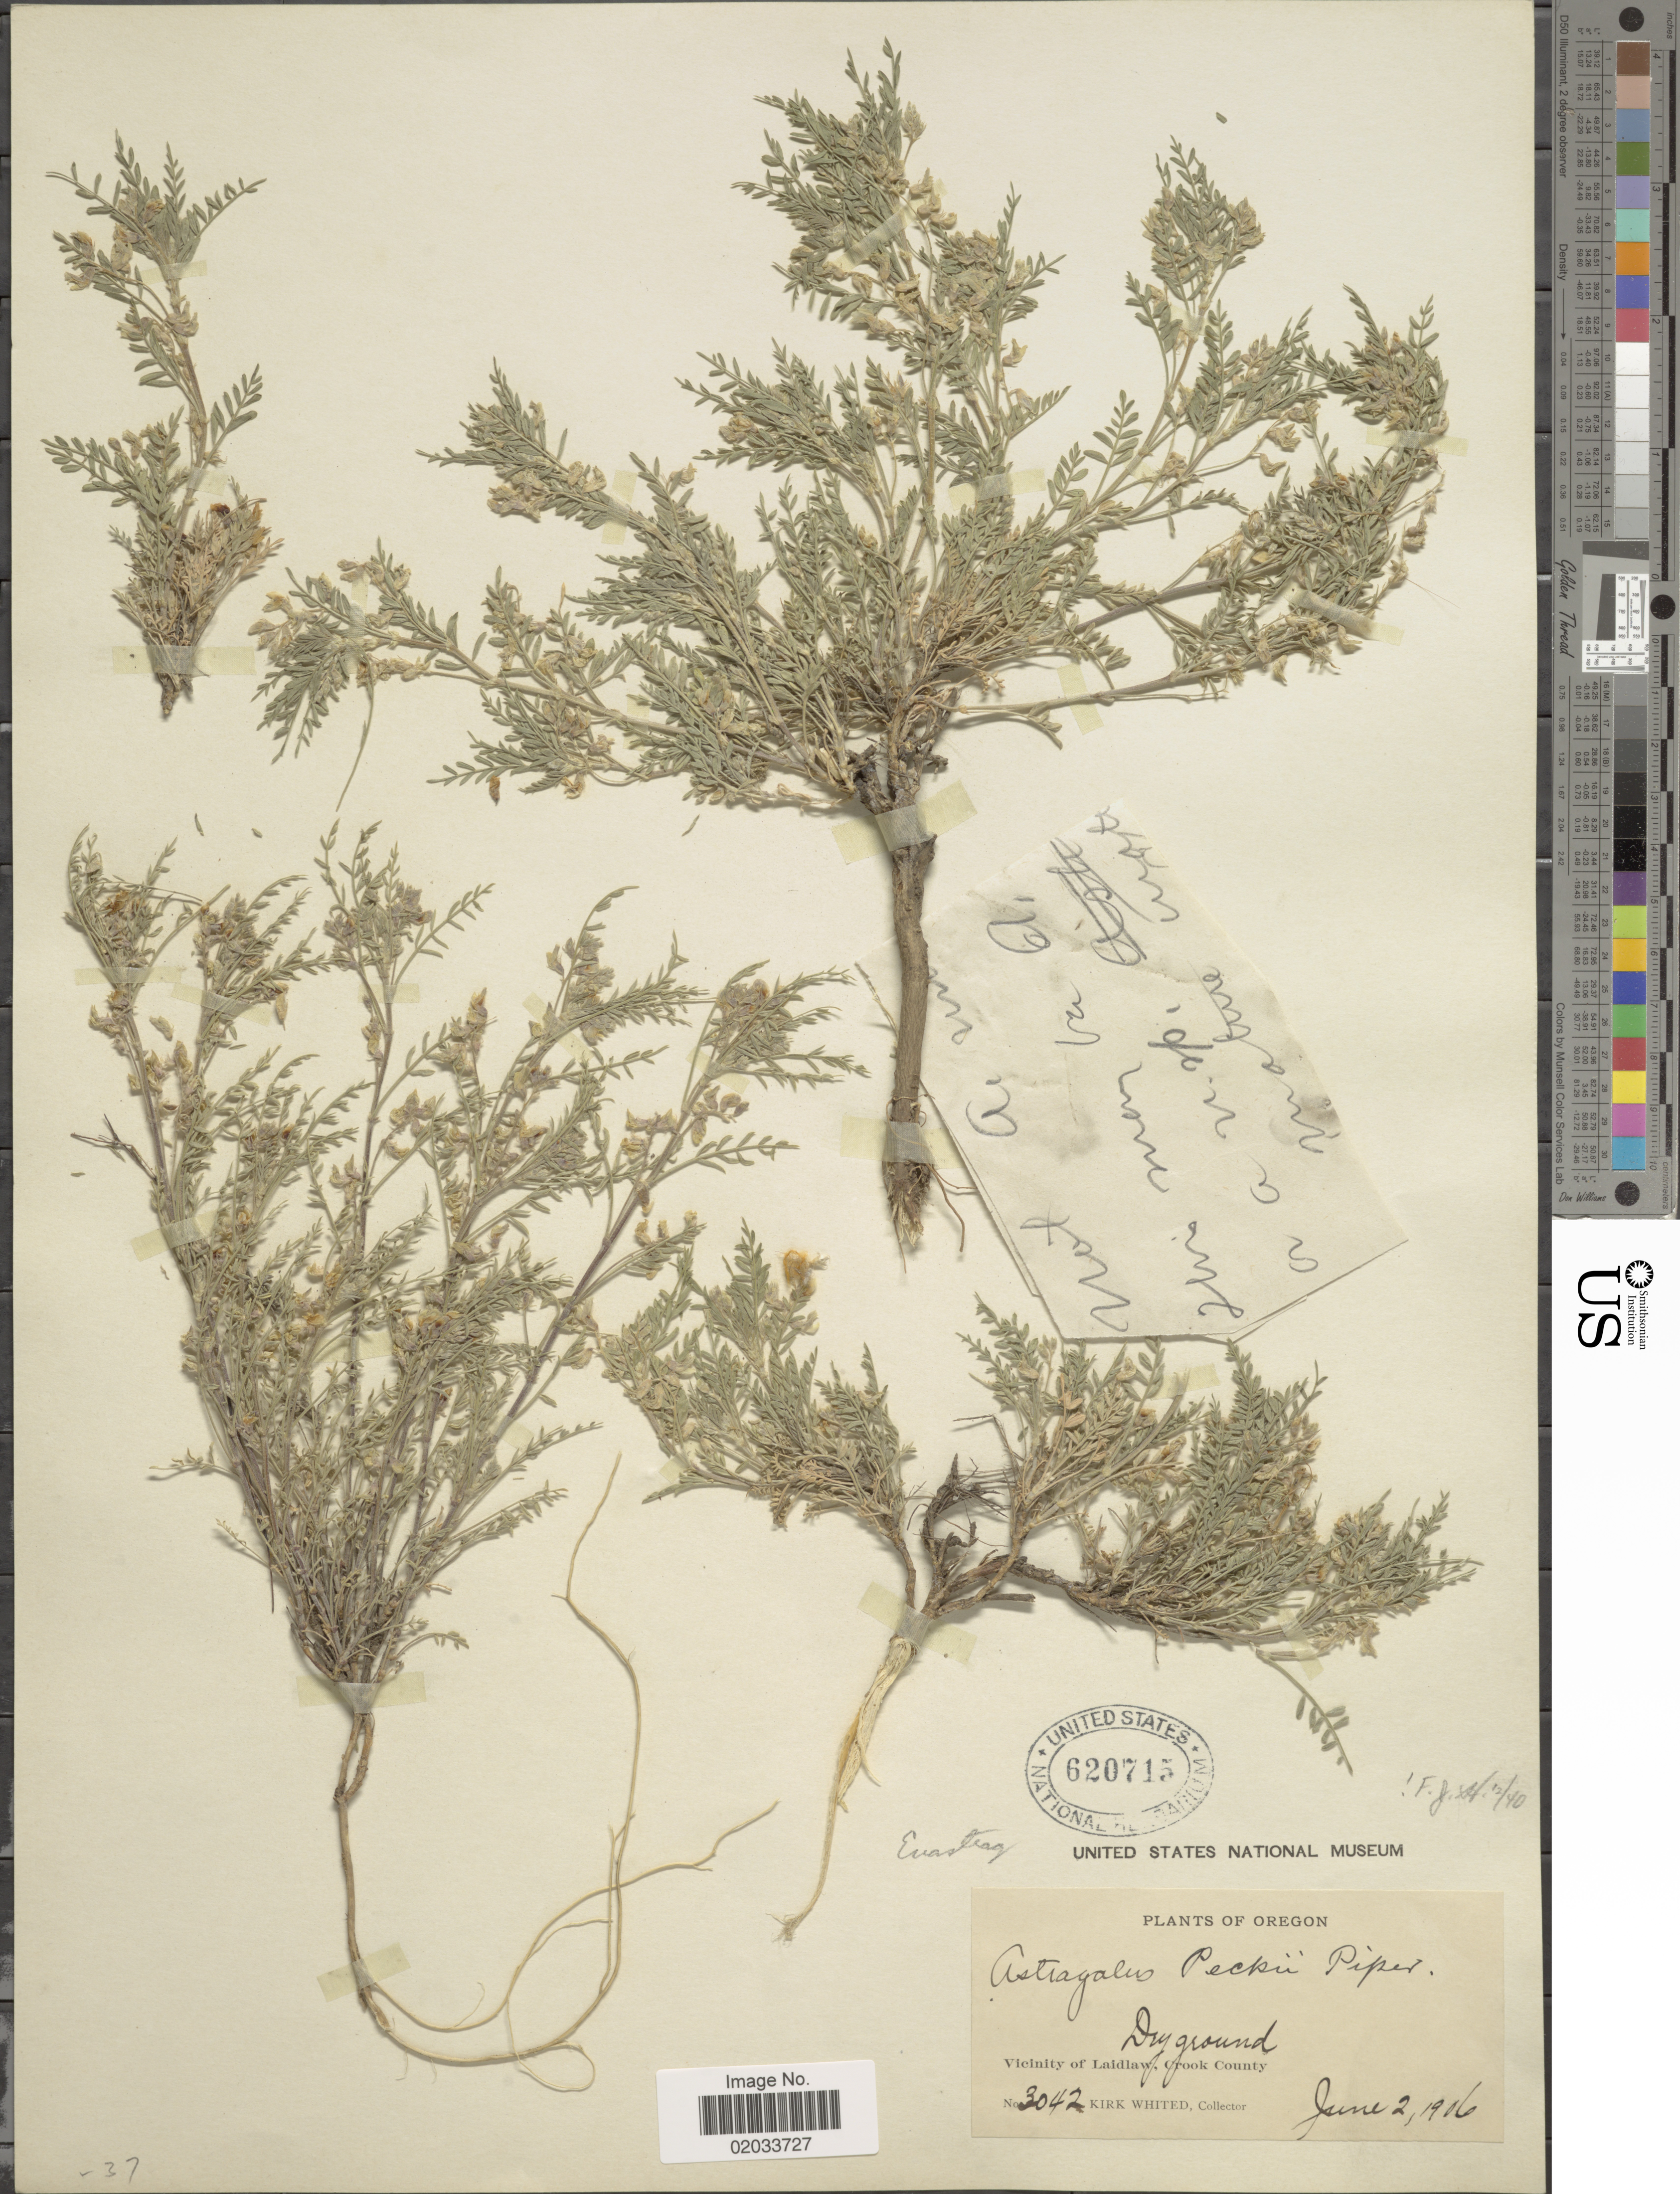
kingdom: Plantae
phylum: Tracheophyta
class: Magnoliopsida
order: Fabales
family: Fabaceae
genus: Astragalus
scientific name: Astragalus peckii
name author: Piper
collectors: K. Whited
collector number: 3042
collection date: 1906-06-02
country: United States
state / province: Oregon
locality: Dry ground, Vicinity of Laidlaw, Crook County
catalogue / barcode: US 620715